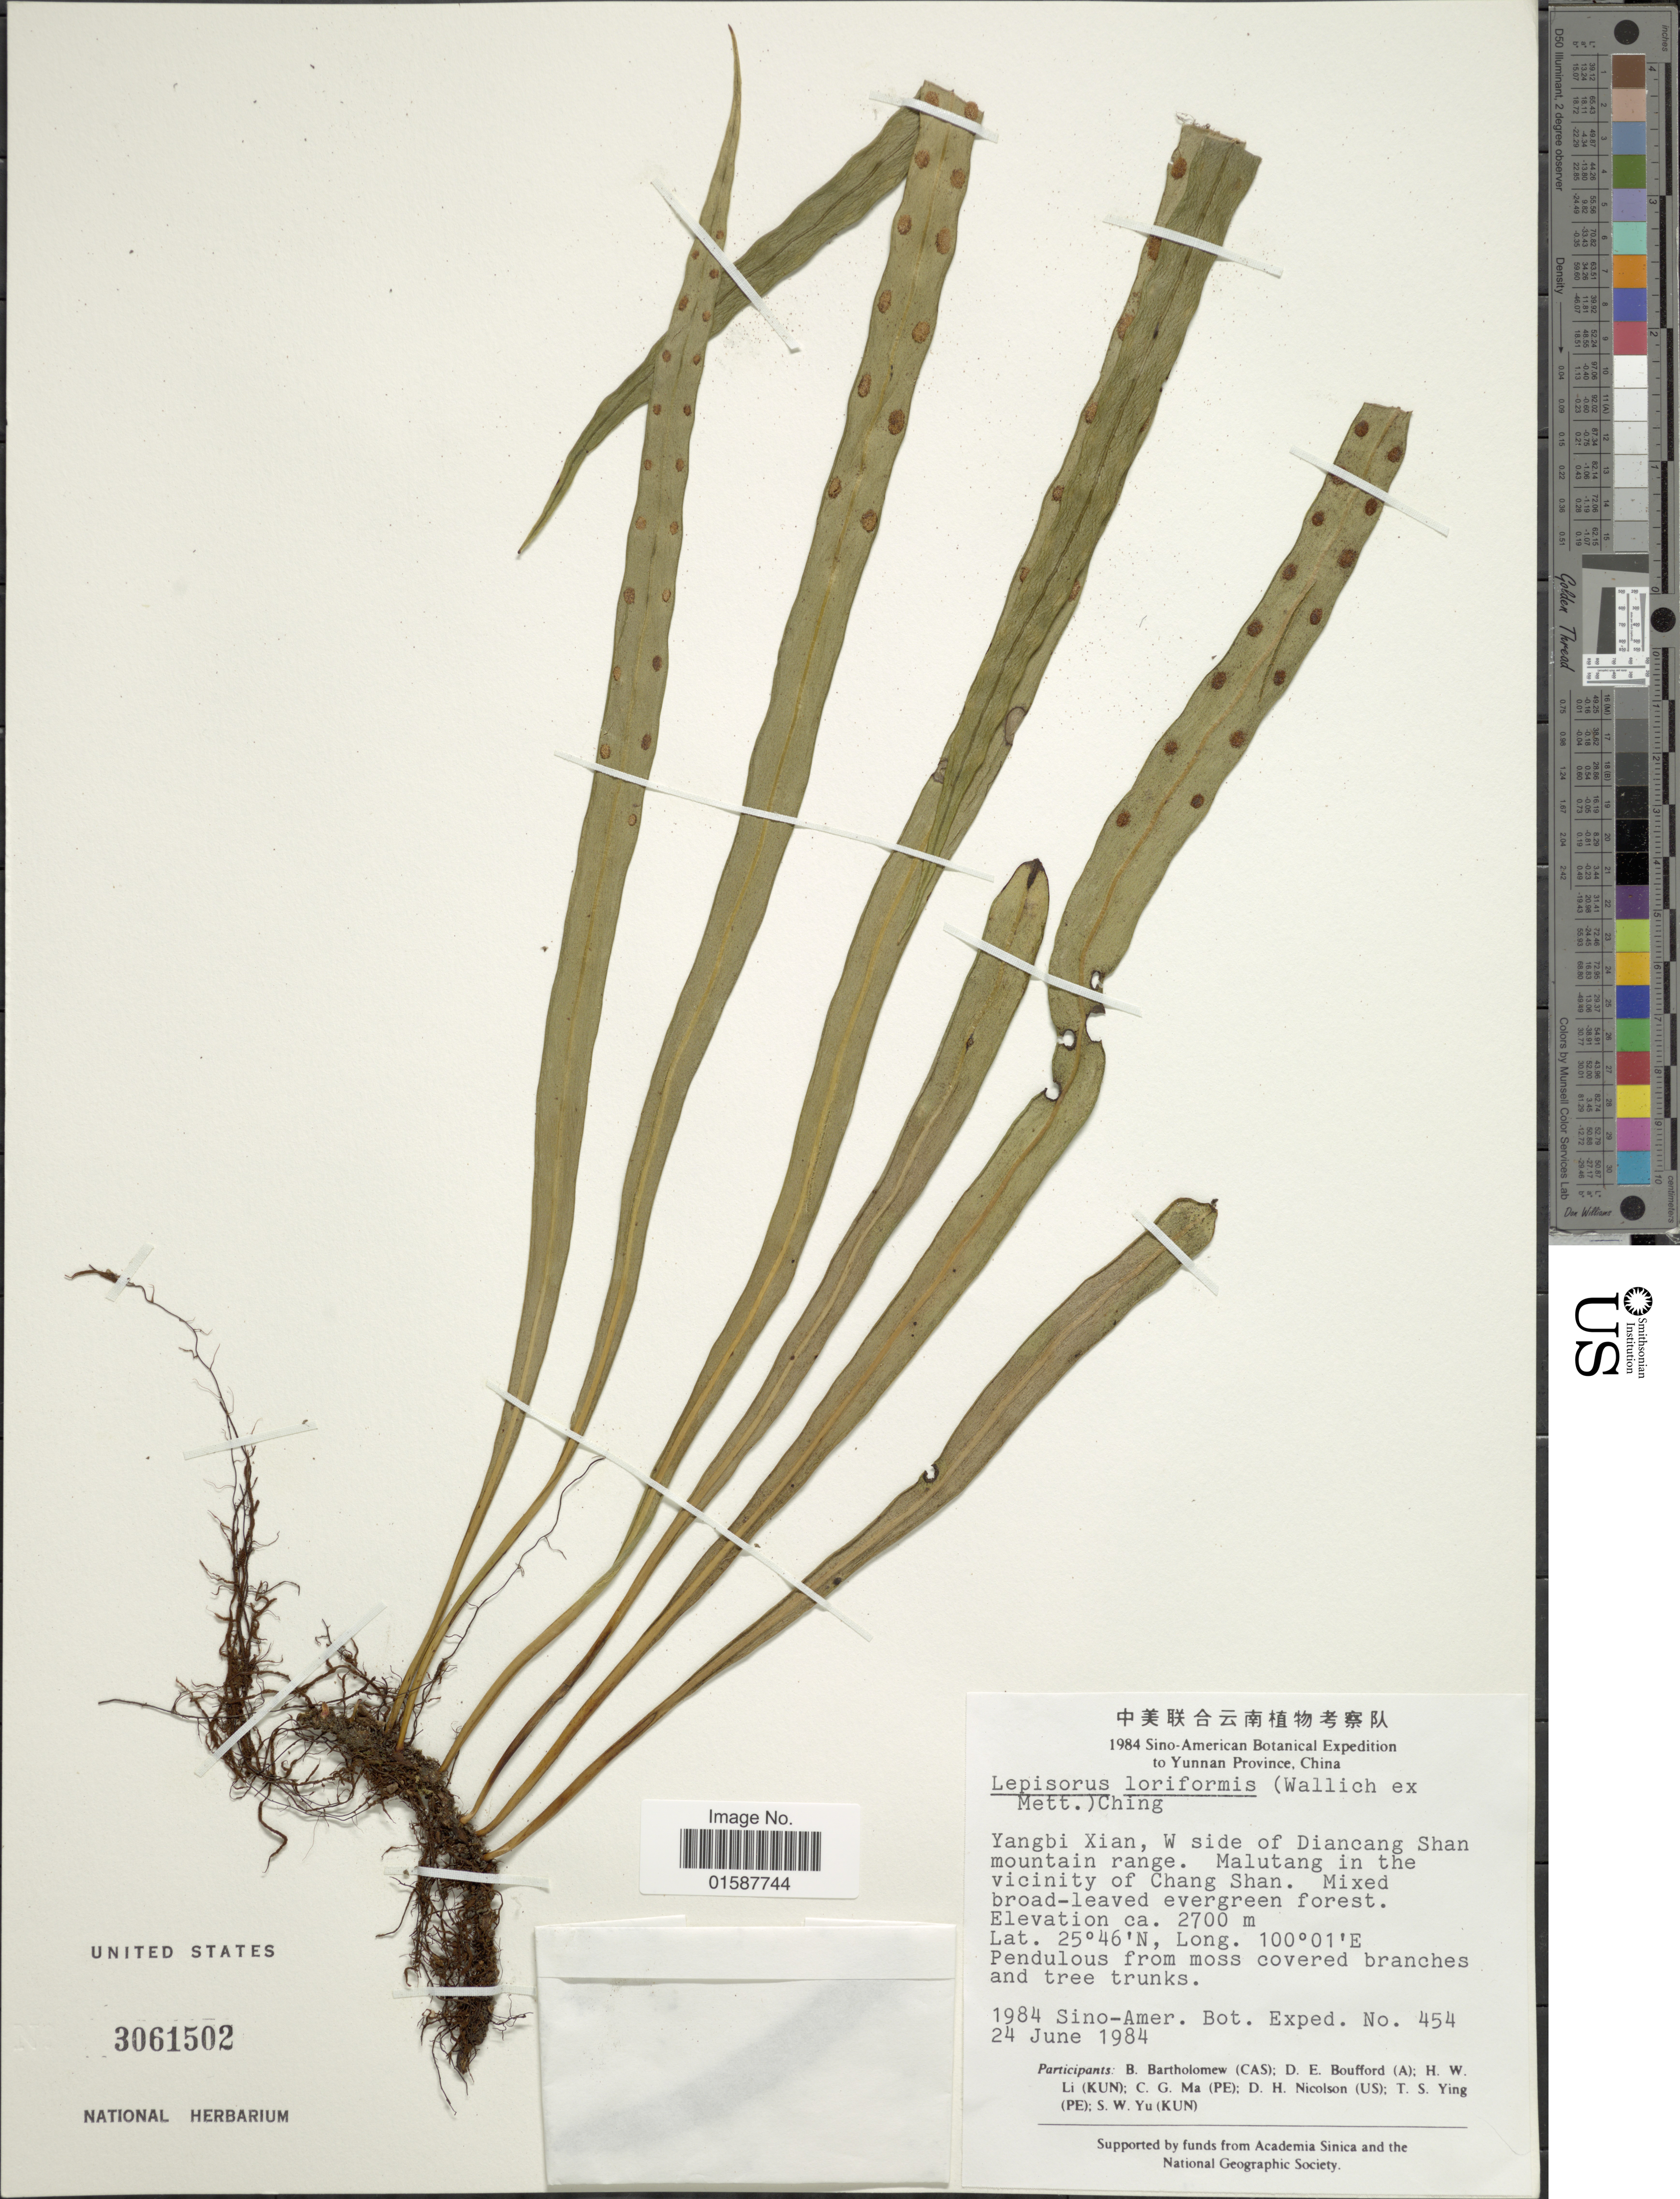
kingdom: Plantae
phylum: Tracheophyta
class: Polypodiopsida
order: Polypodiales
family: Polypodiaceae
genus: Lepisorus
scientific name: Lepisorus loriformis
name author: (Wall. ex Mett.) Ching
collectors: Sino-Amer. Bot. Exped. 1984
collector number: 454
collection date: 1984-06-24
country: China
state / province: Yunnan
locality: Yunnan Province, Yangbi Xian, W side of Diancang Shan mountain range, malutang in the vicinity of Chang Shan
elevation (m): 2700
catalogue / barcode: US 3061502